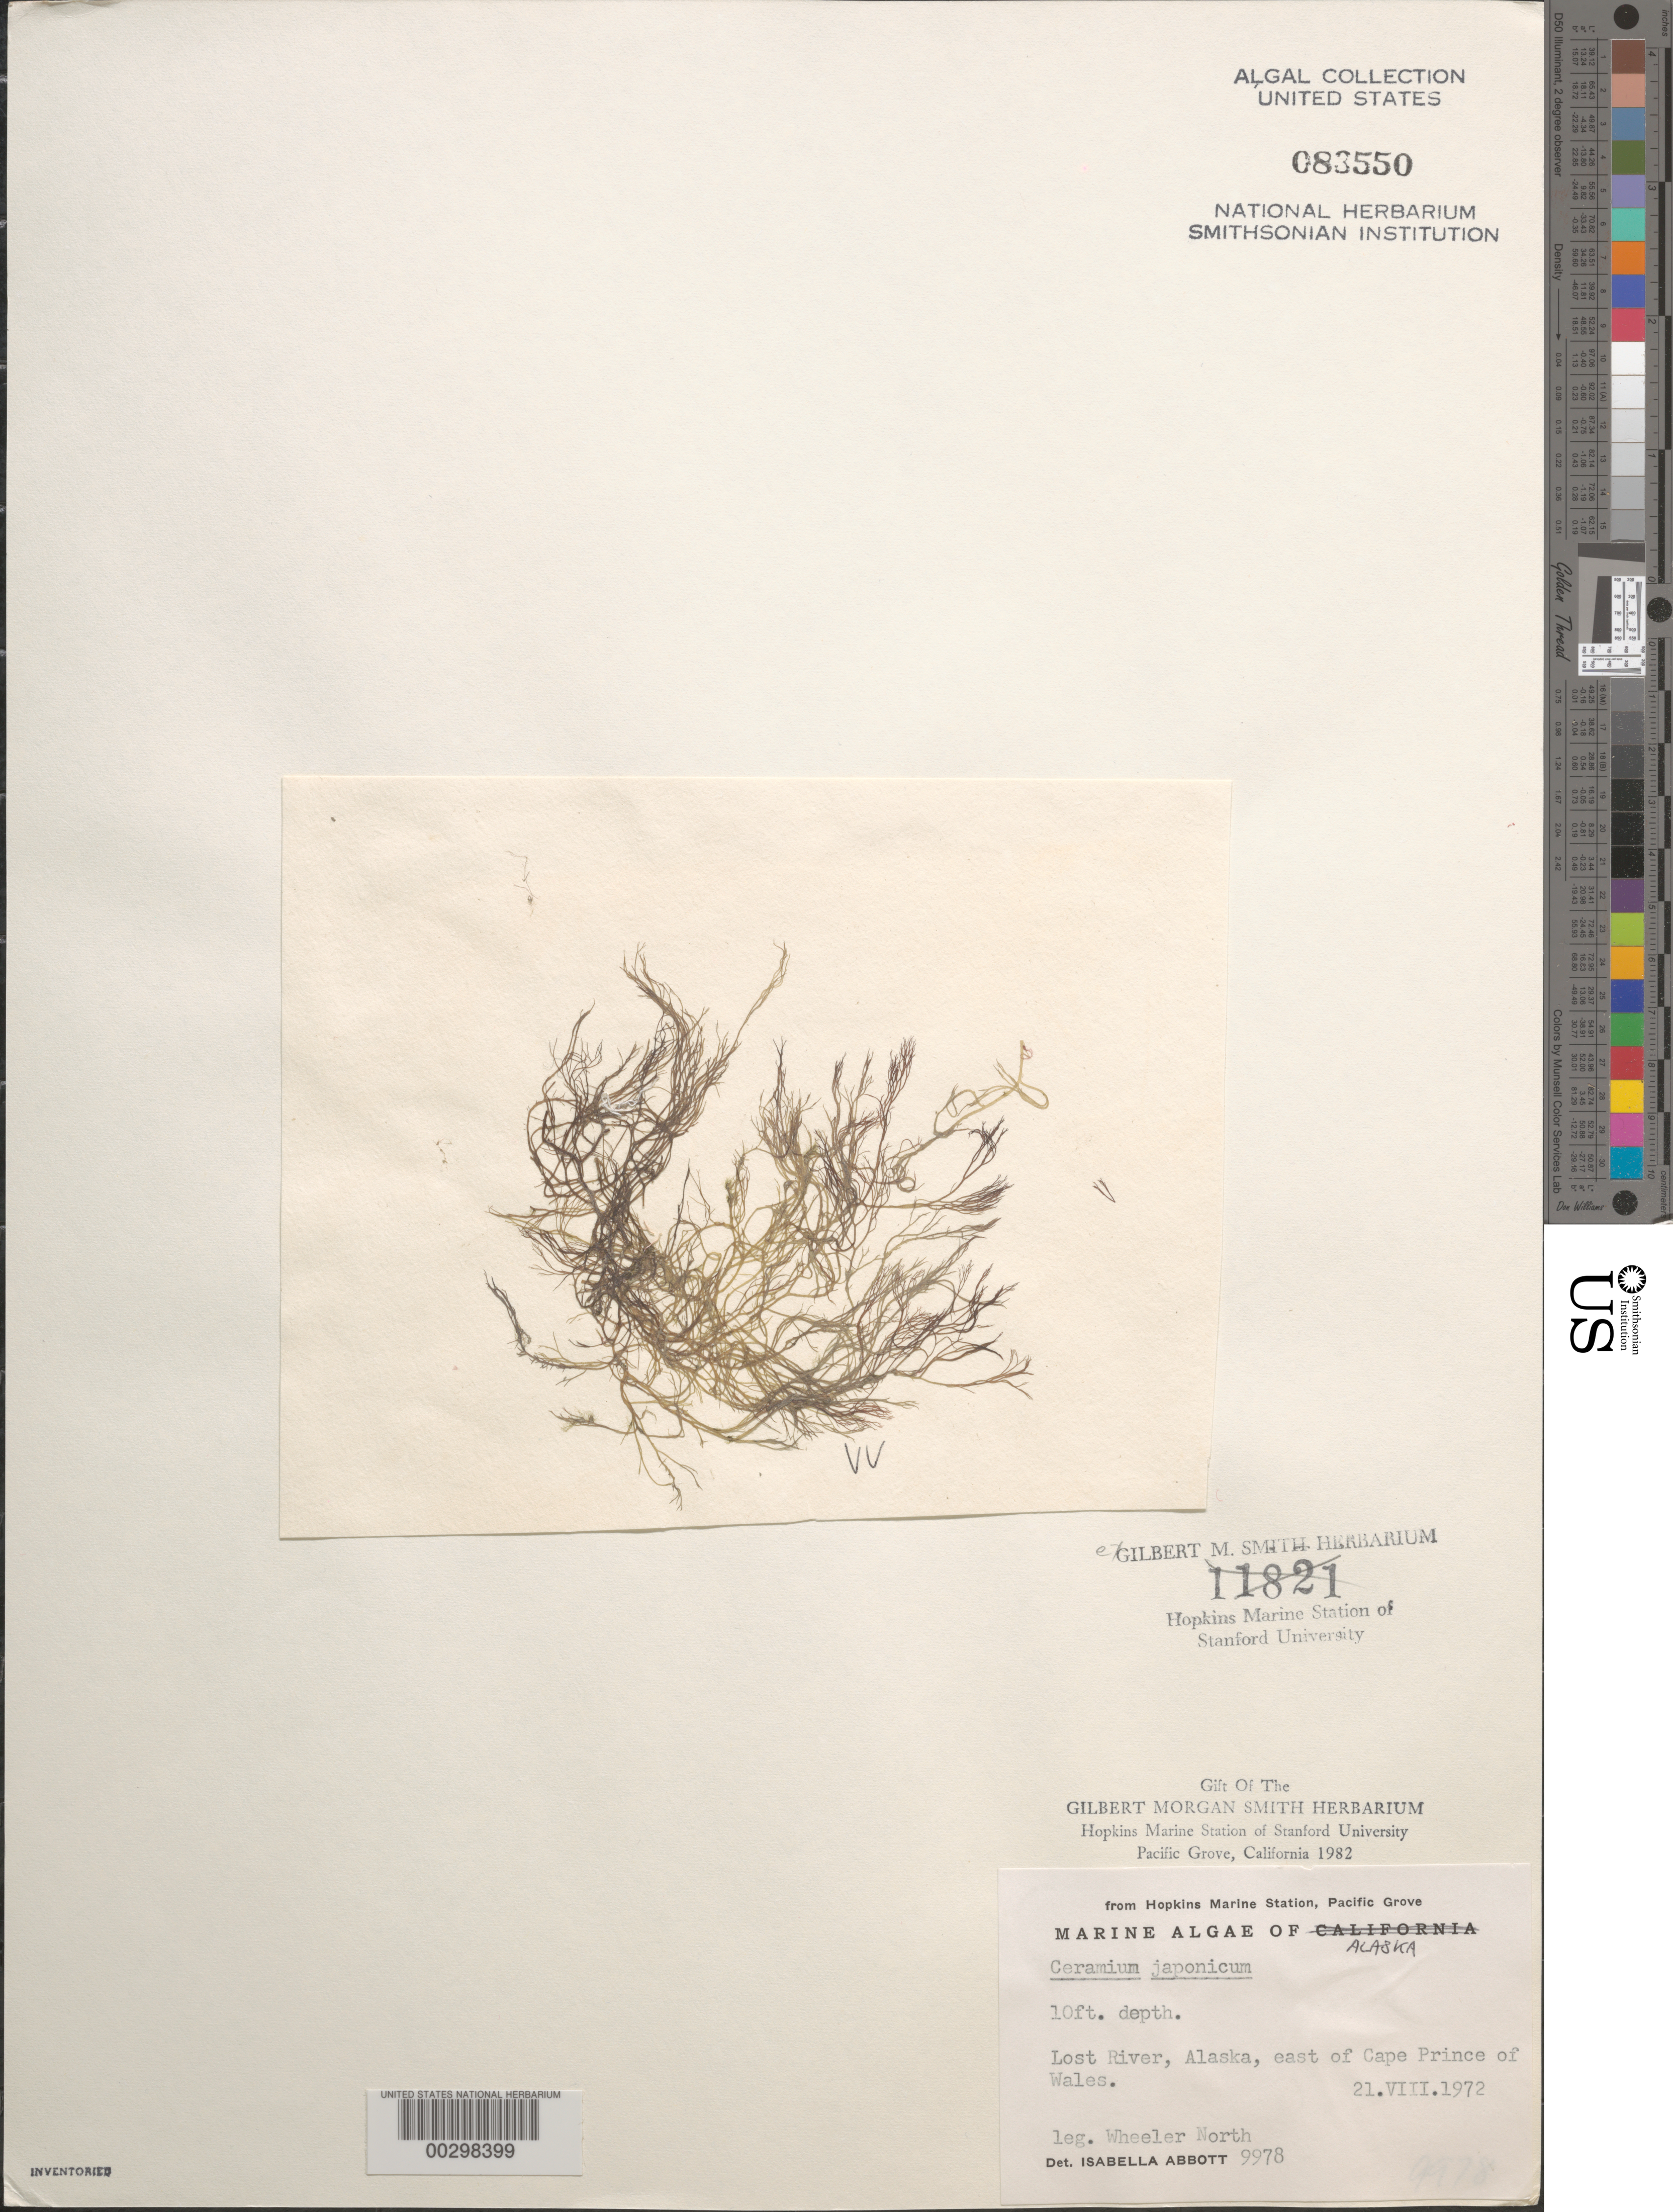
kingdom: Plantae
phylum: Rhodophyta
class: Florideophyceae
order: Ceramiales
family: Ceramiaceae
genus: Ceramium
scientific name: Ceramium japonicum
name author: Okamura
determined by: Abbott, Isabella A.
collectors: W. North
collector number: IAA 9978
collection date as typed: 21 Aug 1972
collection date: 1972-08-21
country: United States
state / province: Alaska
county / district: Nome Division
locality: Lost River, east of Cape Prince of Wales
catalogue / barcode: US 83550